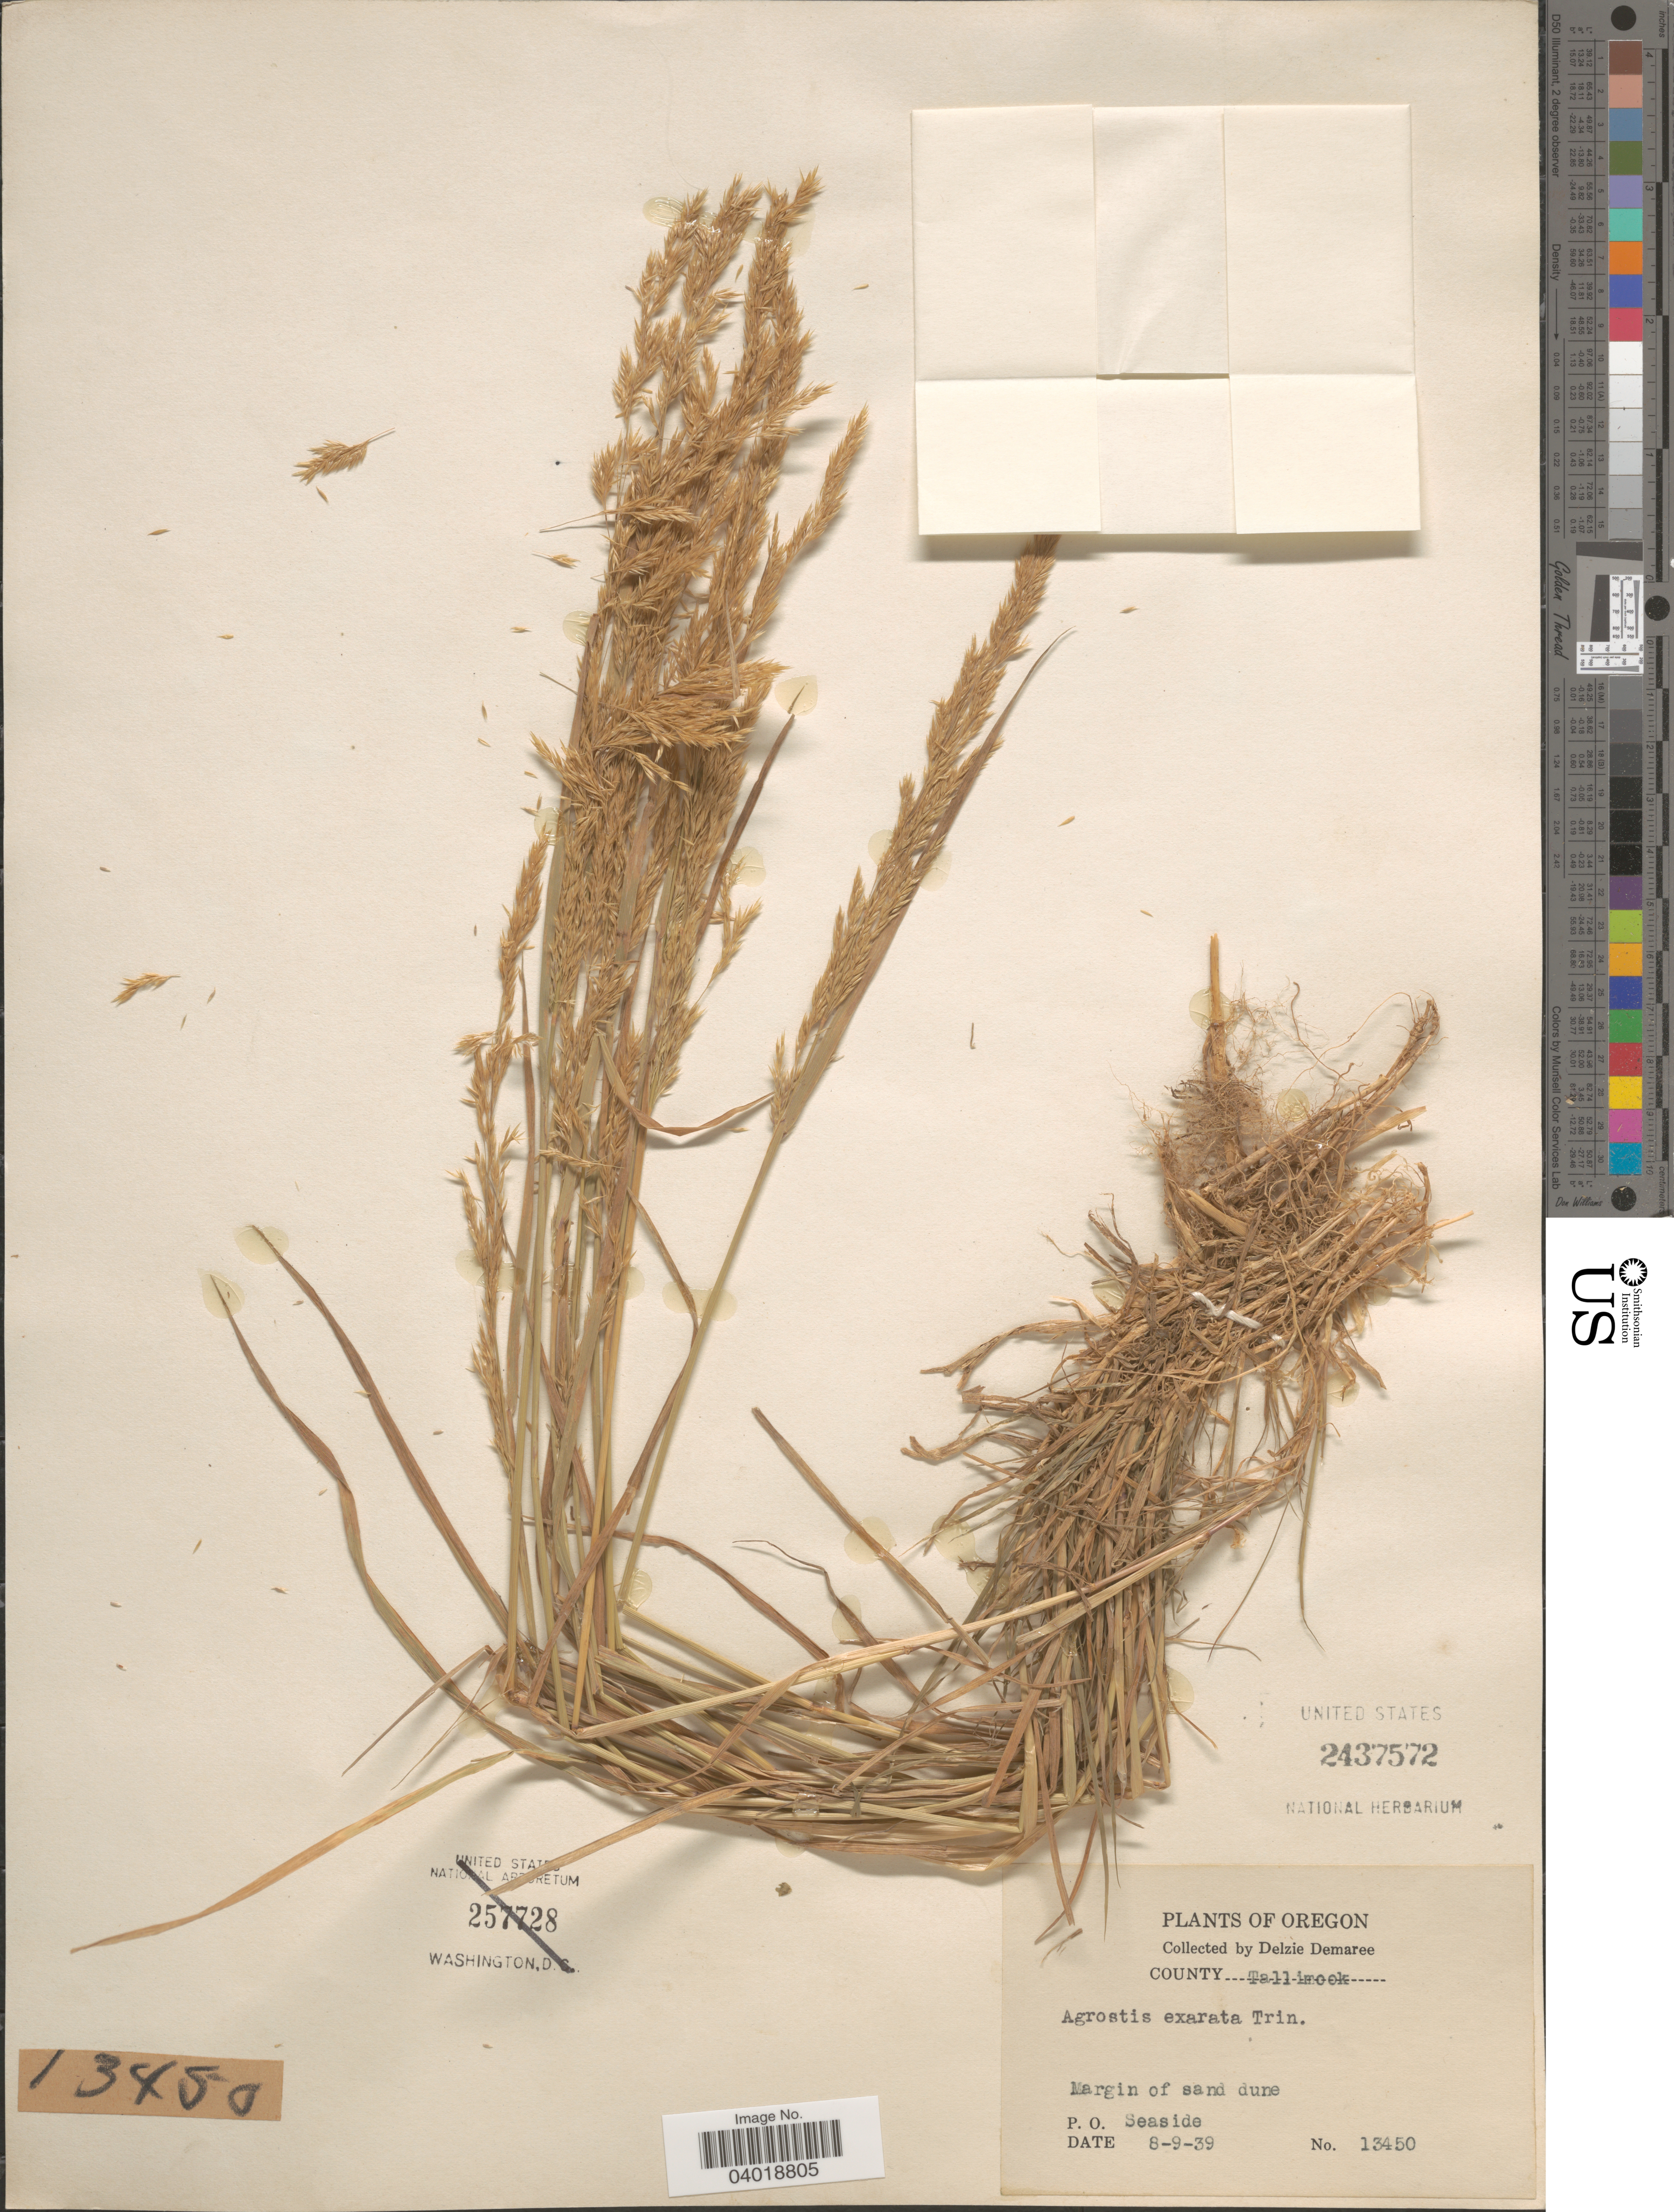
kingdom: Plantae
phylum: Tracheophyta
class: Liliopsida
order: Poales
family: Poaceae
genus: Agrostis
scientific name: Agrostis exarata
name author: Trin.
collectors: D. Demaree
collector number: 13450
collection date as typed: Transcribed d/m/y: 9/8/39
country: United States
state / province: Oregon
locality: County Tallimook. Margin of sand dune. P. O. Seaside.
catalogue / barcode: US 2437572